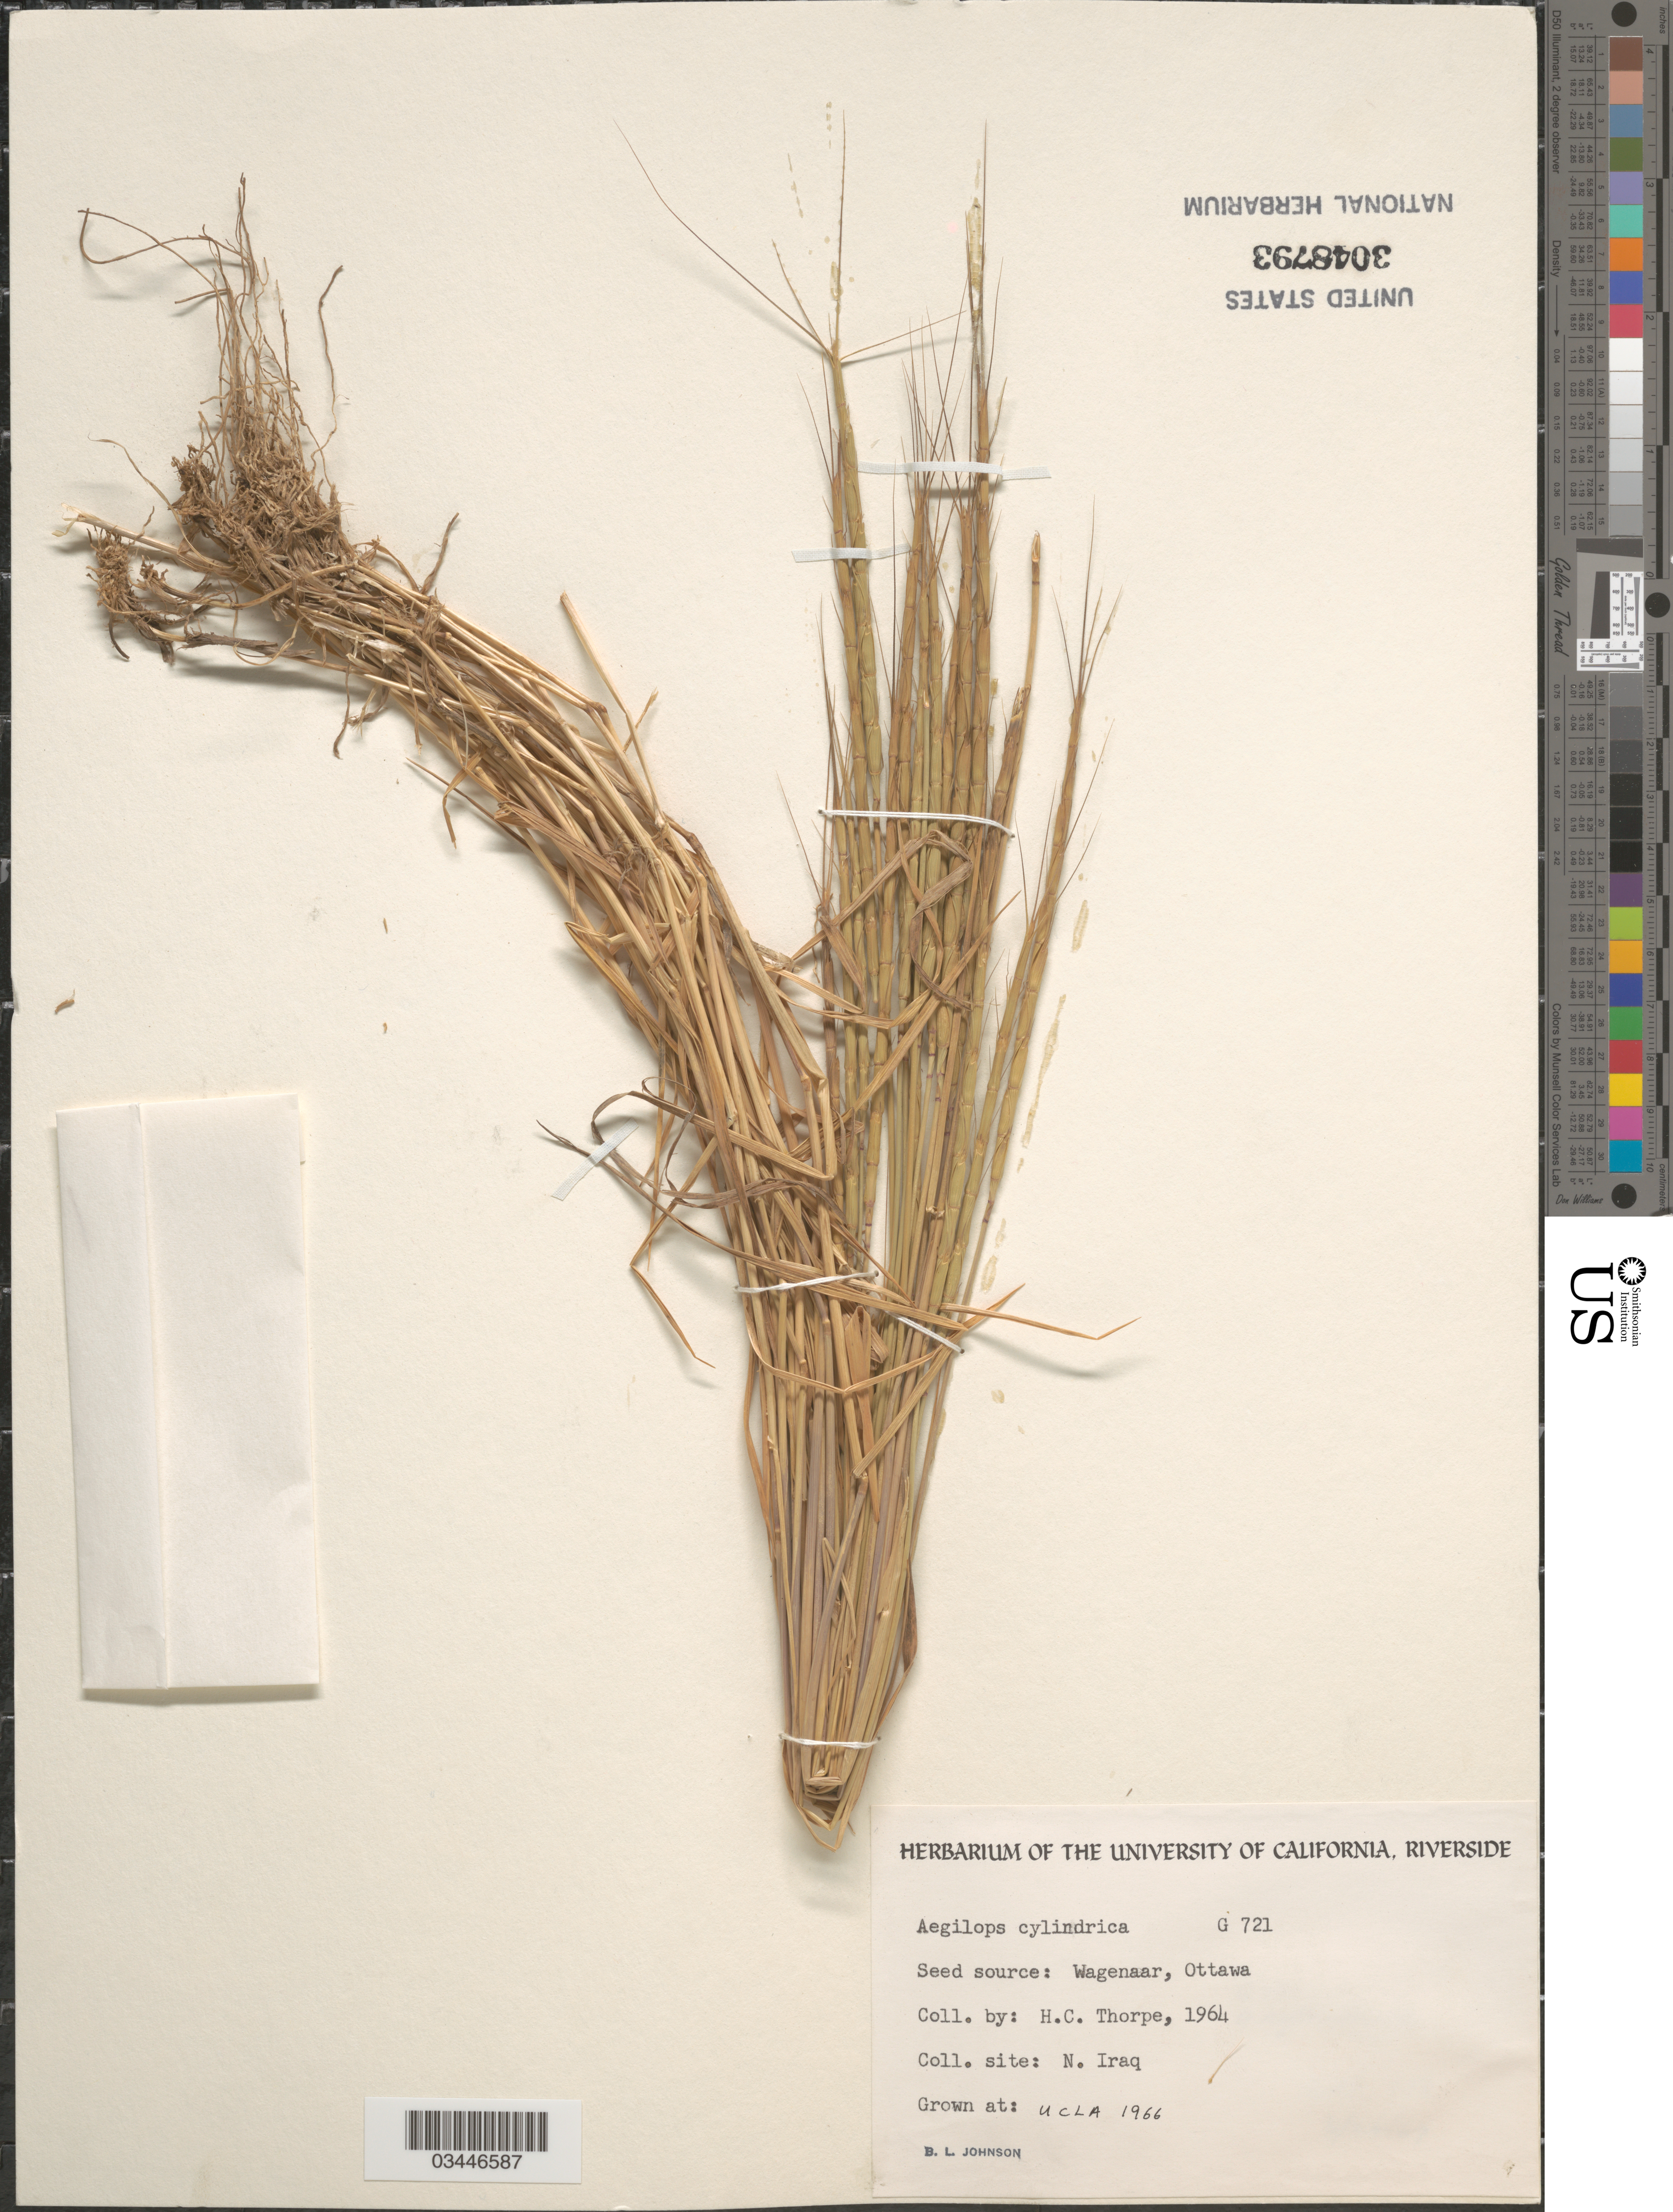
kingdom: Plantae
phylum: Tracheophyta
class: Liliopsida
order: Poales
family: Poaceae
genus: Aegilops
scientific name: Aegilops cylindrica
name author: Host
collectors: B. Johnson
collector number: G721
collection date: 1966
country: United States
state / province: California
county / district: Los Angeles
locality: UCLA.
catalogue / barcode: US 3048793